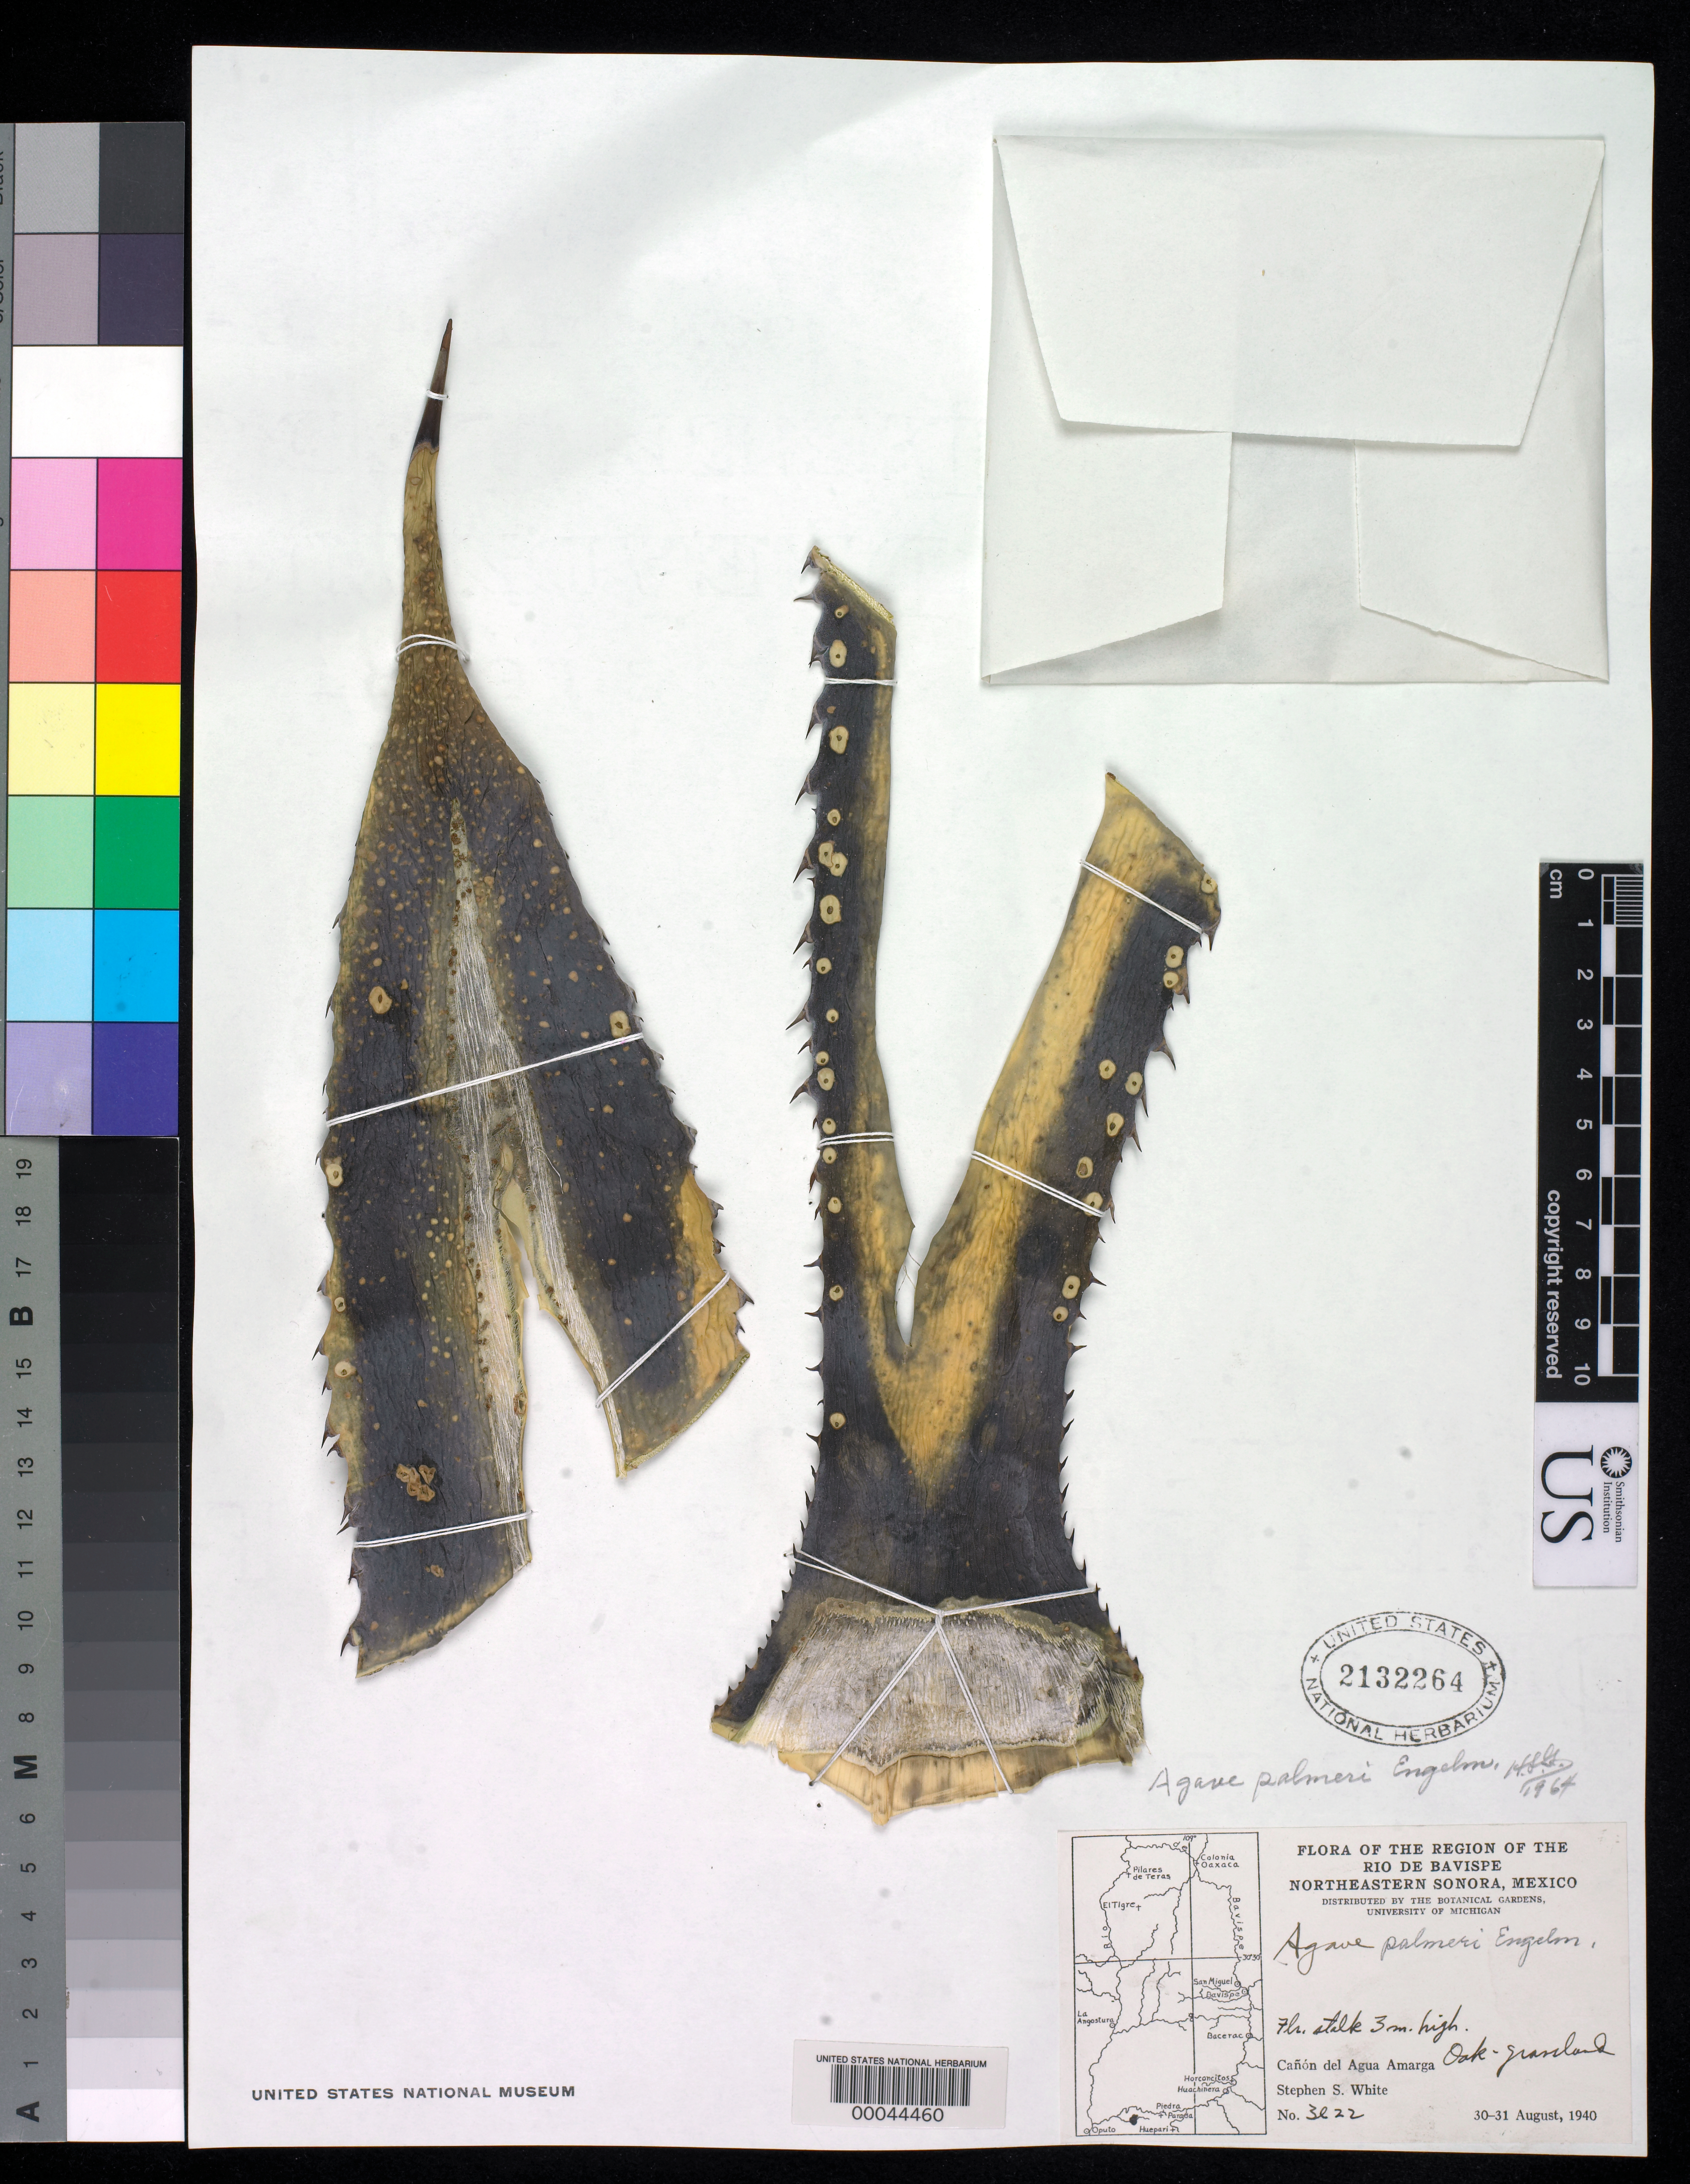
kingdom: Plantae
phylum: Tracheophyta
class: Liliopsida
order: Asparagales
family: Asparagaceae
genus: Agave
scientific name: Agave palmeri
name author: Engelm.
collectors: S. S. White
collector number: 3022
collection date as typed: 30 Aug 1940 to 31 Aug 1940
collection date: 1940-08-30/1940-08-31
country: Mexico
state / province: Sonora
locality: Region of the rio de bavispe, northeastern sonora, canyon del agua amarga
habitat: Oak-grassland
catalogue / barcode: US 2132264